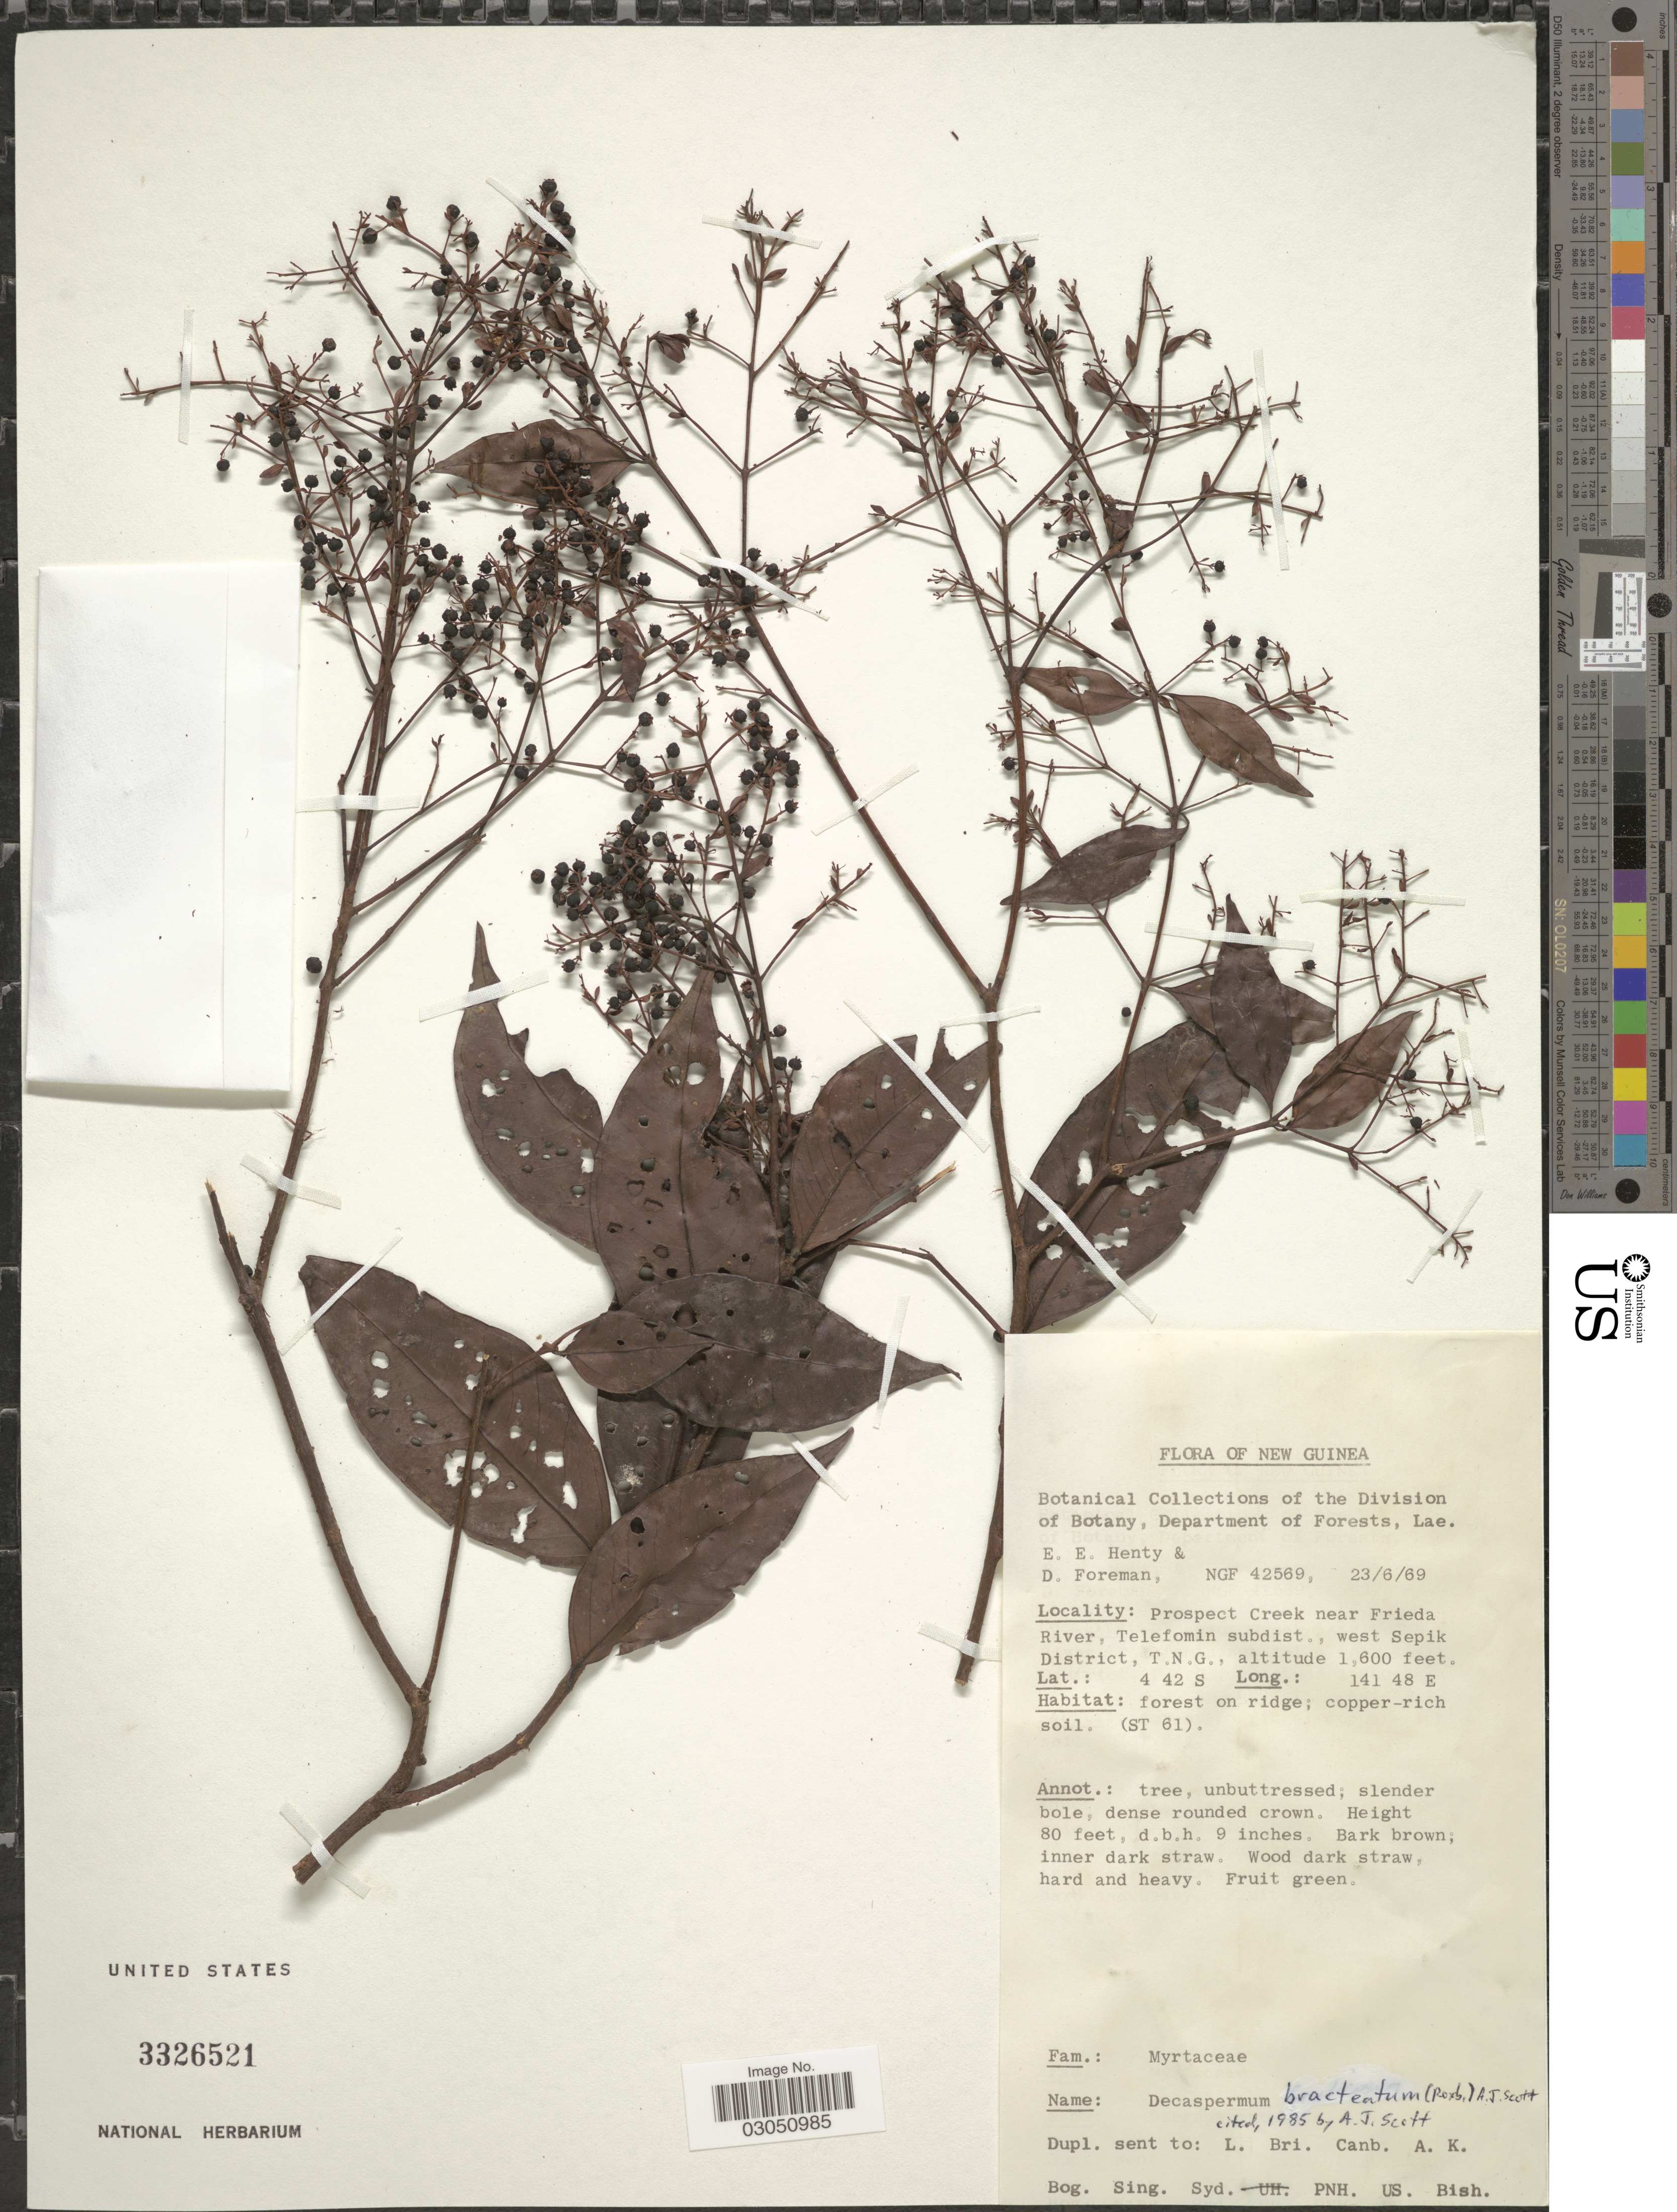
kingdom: Plantae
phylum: Tracheophyta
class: Magnoliopsida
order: Myrtales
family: Myrtaceae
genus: Decaspermum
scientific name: Decaspermum bracteatum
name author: (Roxb.) A.J. Scott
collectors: E. Henty & D. Foreman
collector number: NGF 24569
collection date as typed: Transcribed d/m/y: 23/6/69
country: Papua New Guinea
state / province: Sandaun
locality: New Guinea. Prospect Creek near Frieda River, Telefomin subdist., west Sepik District, T.N.G.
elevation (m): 488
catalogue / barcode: US 3326521